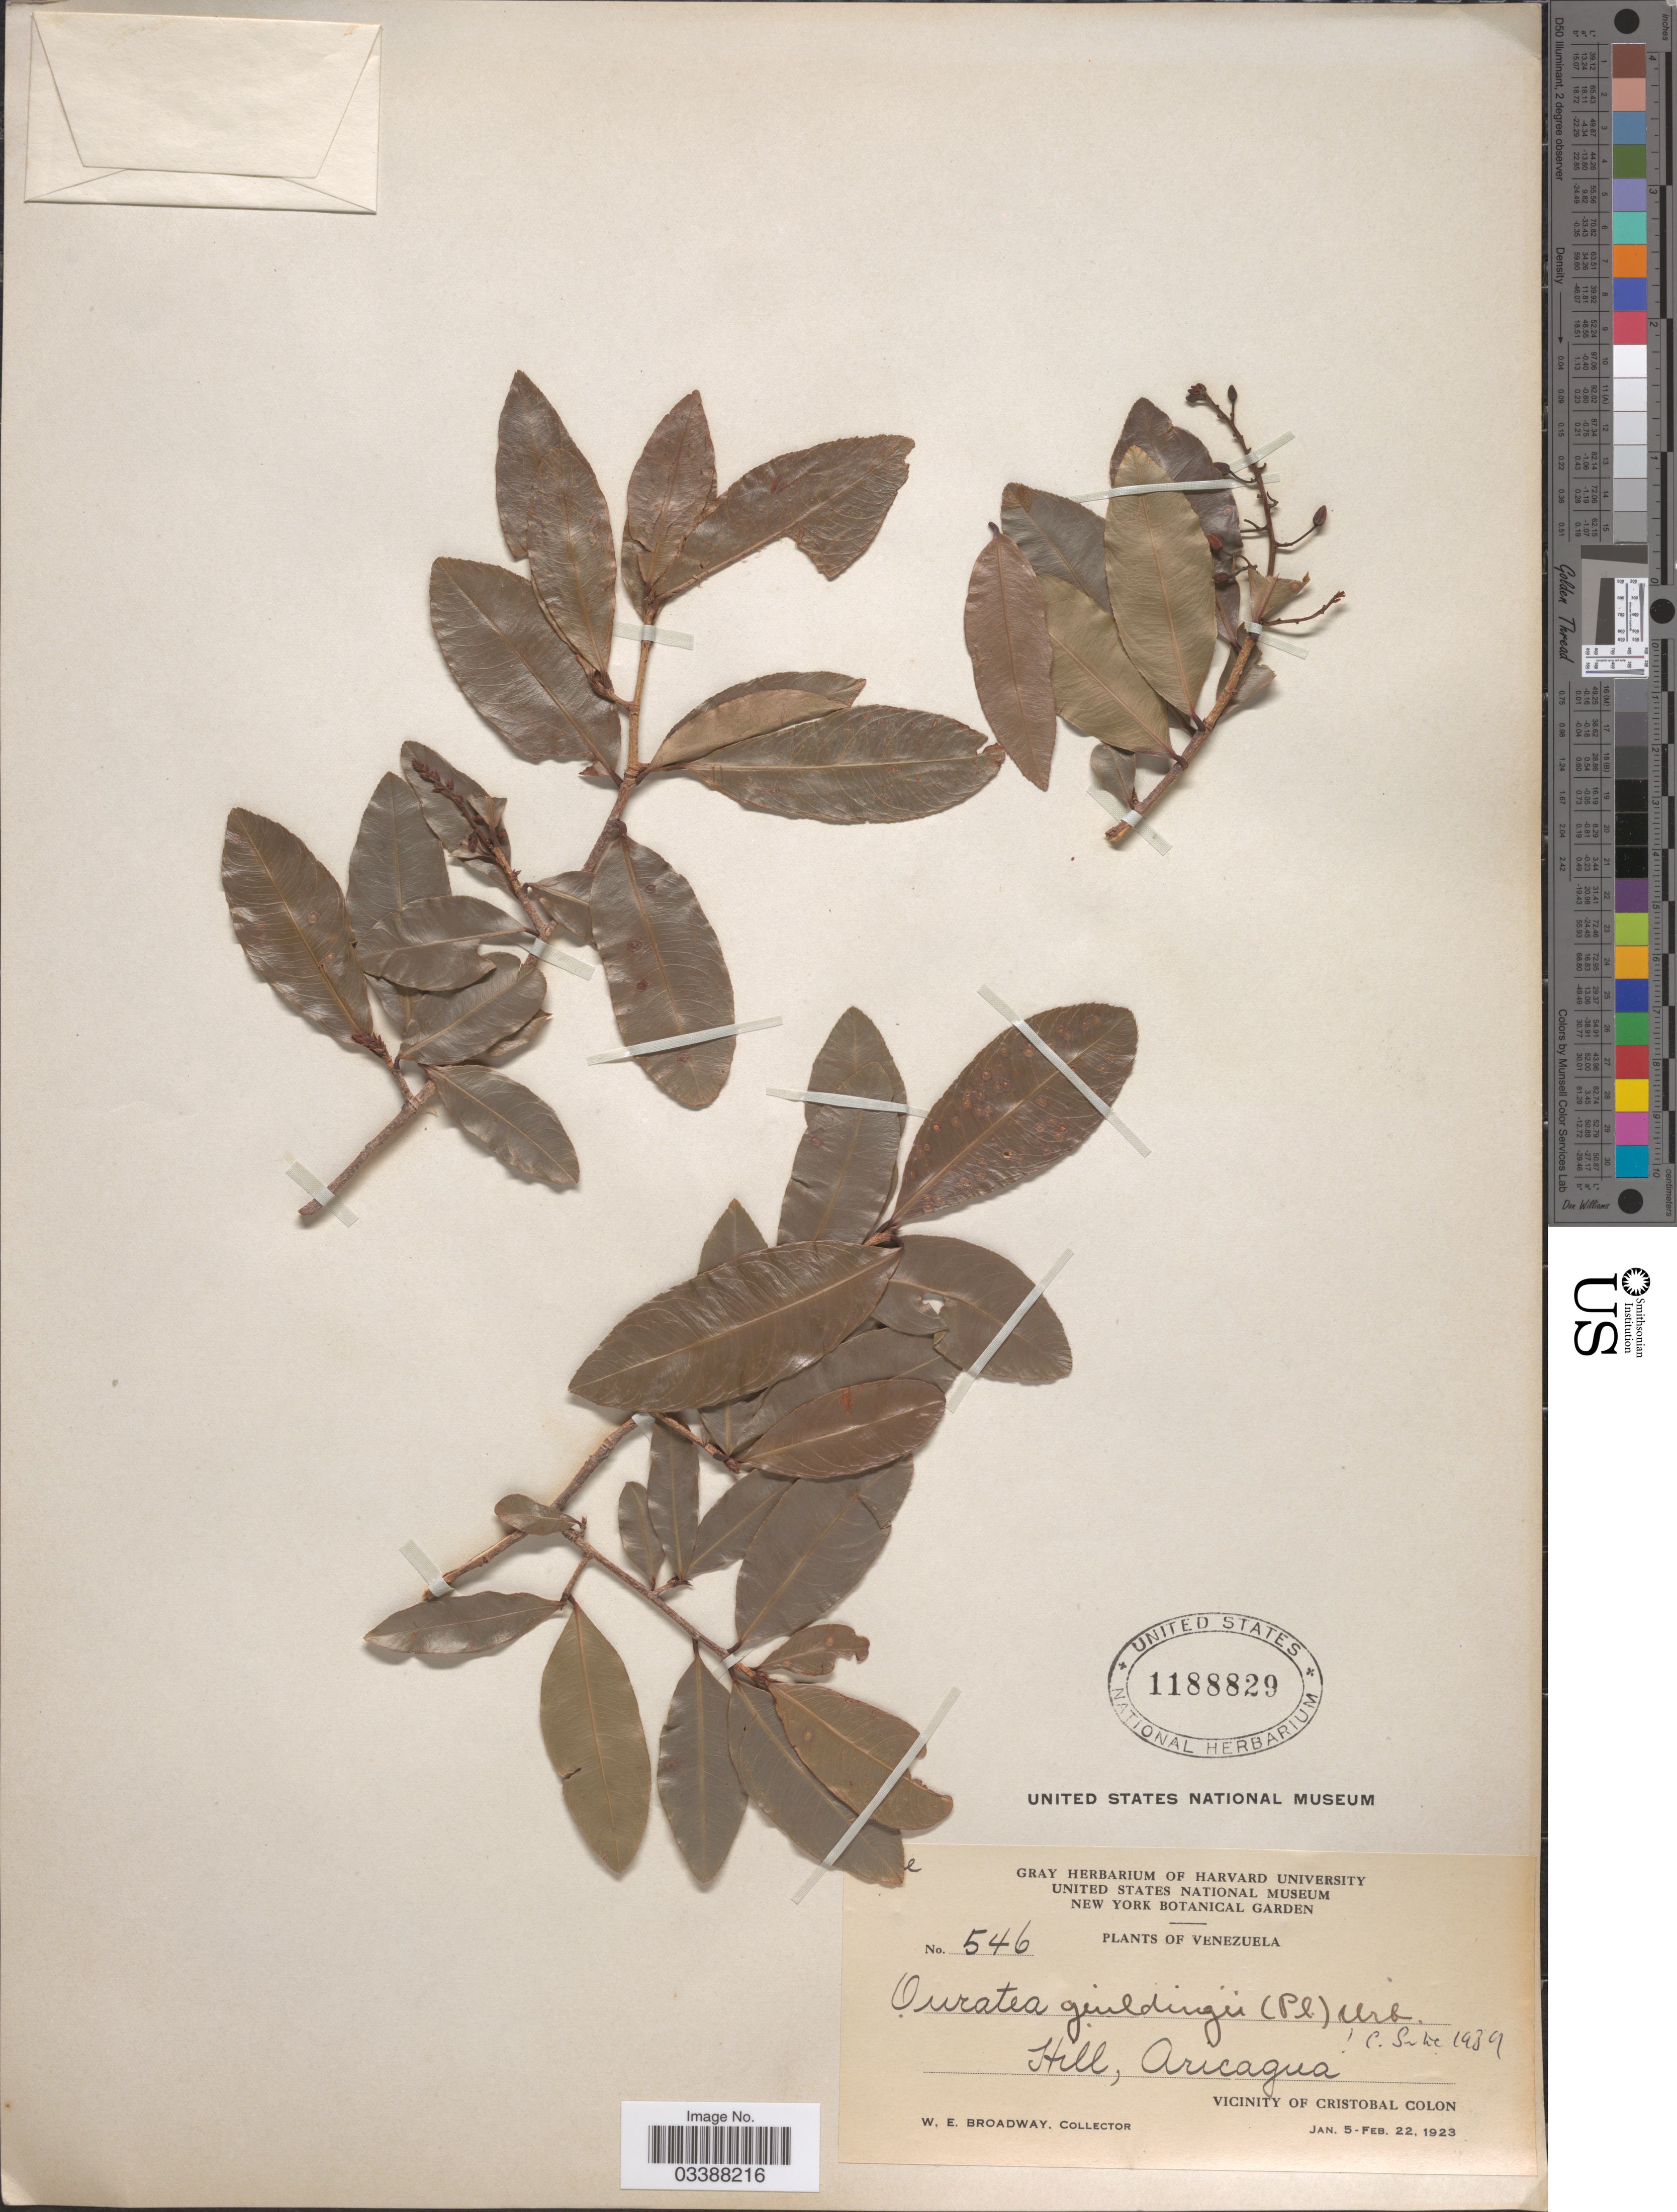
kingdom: Plantae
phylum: Tracheophyta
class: Magnoliopsida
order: Malpighiales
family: Ochnaceae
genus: Ouratea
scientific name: Ouratea guildingii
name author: (Planch.) Urb.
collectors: W. E. Broadway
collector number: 546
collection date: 1923-01-05/1923-02-22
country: Venezuela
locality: Hill, Aricagua. Vicinity of Cristobal Colon.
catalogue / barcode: US 1188829